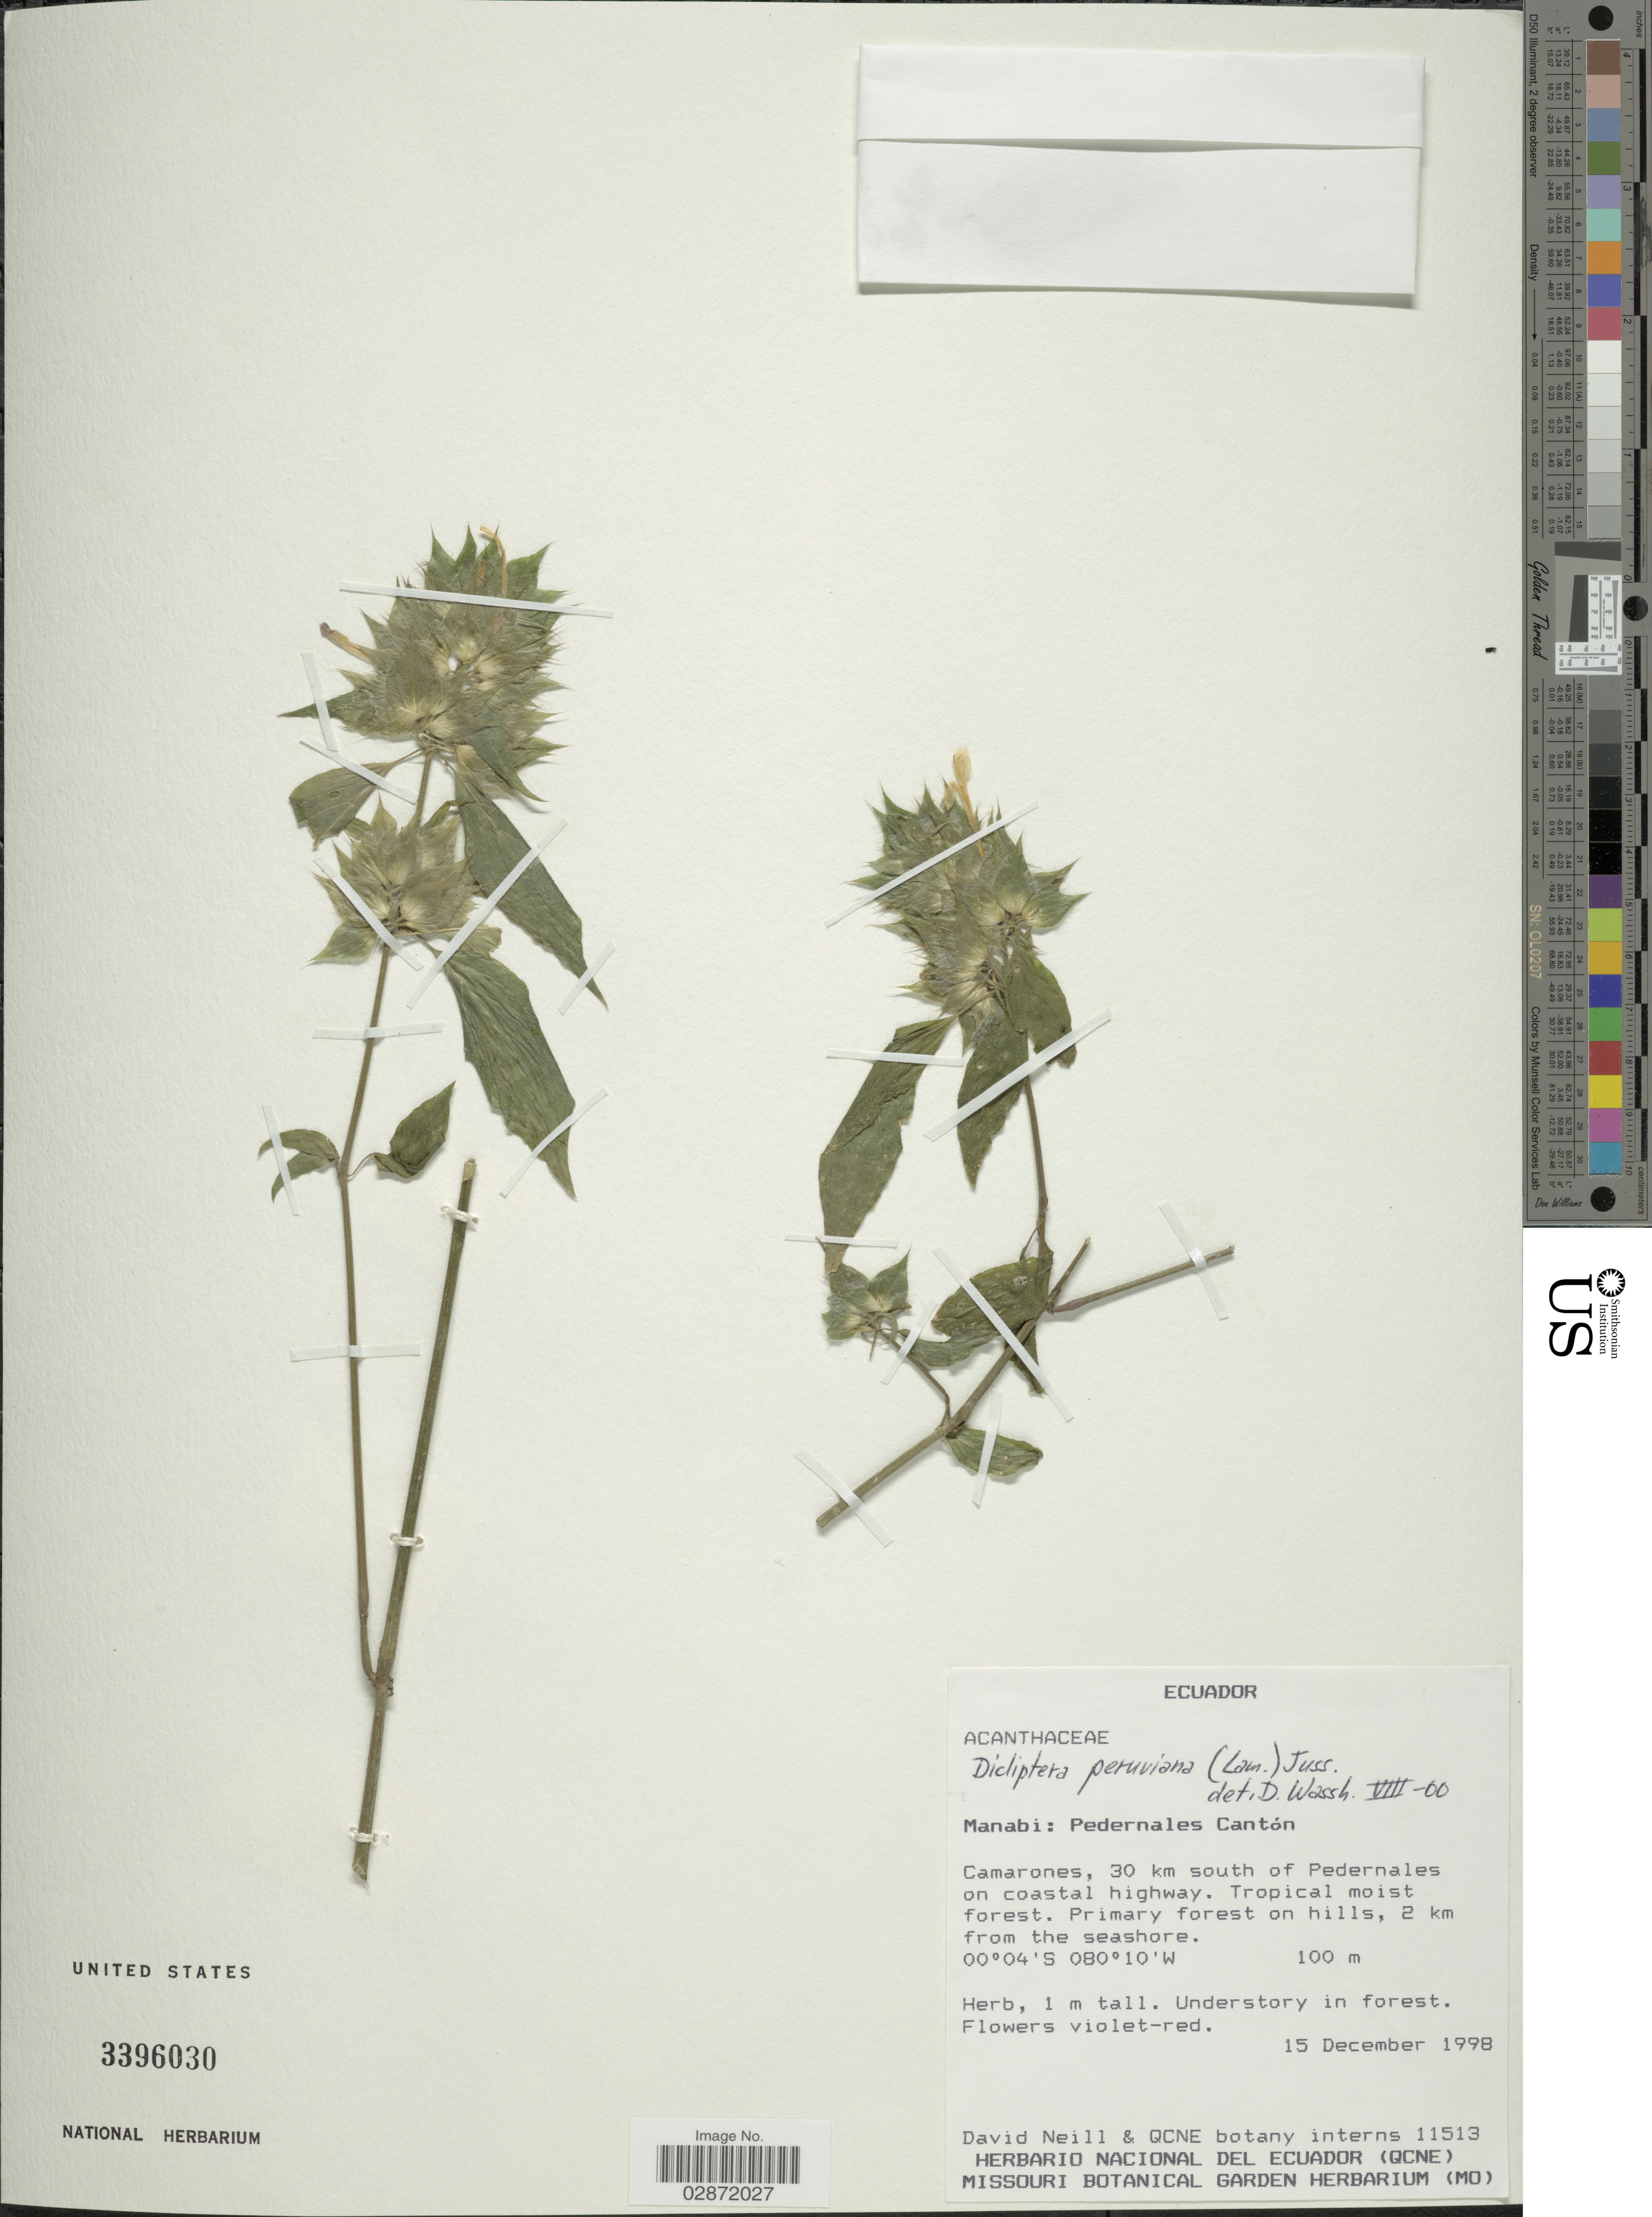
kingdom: Plantae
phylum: Tracheophyta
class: Magnoliopsida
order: Lamiales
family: Acanthaceae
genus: Dicliptera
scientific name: Dicliptera peruviana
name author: (Ruiz & Pav.) Juss.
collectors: D. Neill & QCNE botany interns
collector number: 11513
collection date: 1998-12-15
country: Ecuador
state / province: Manabí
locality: Pedernales Cantón. Camarones, 30 km south of Pedernales on coastal highway.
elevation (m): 100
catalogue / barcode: US 3396030